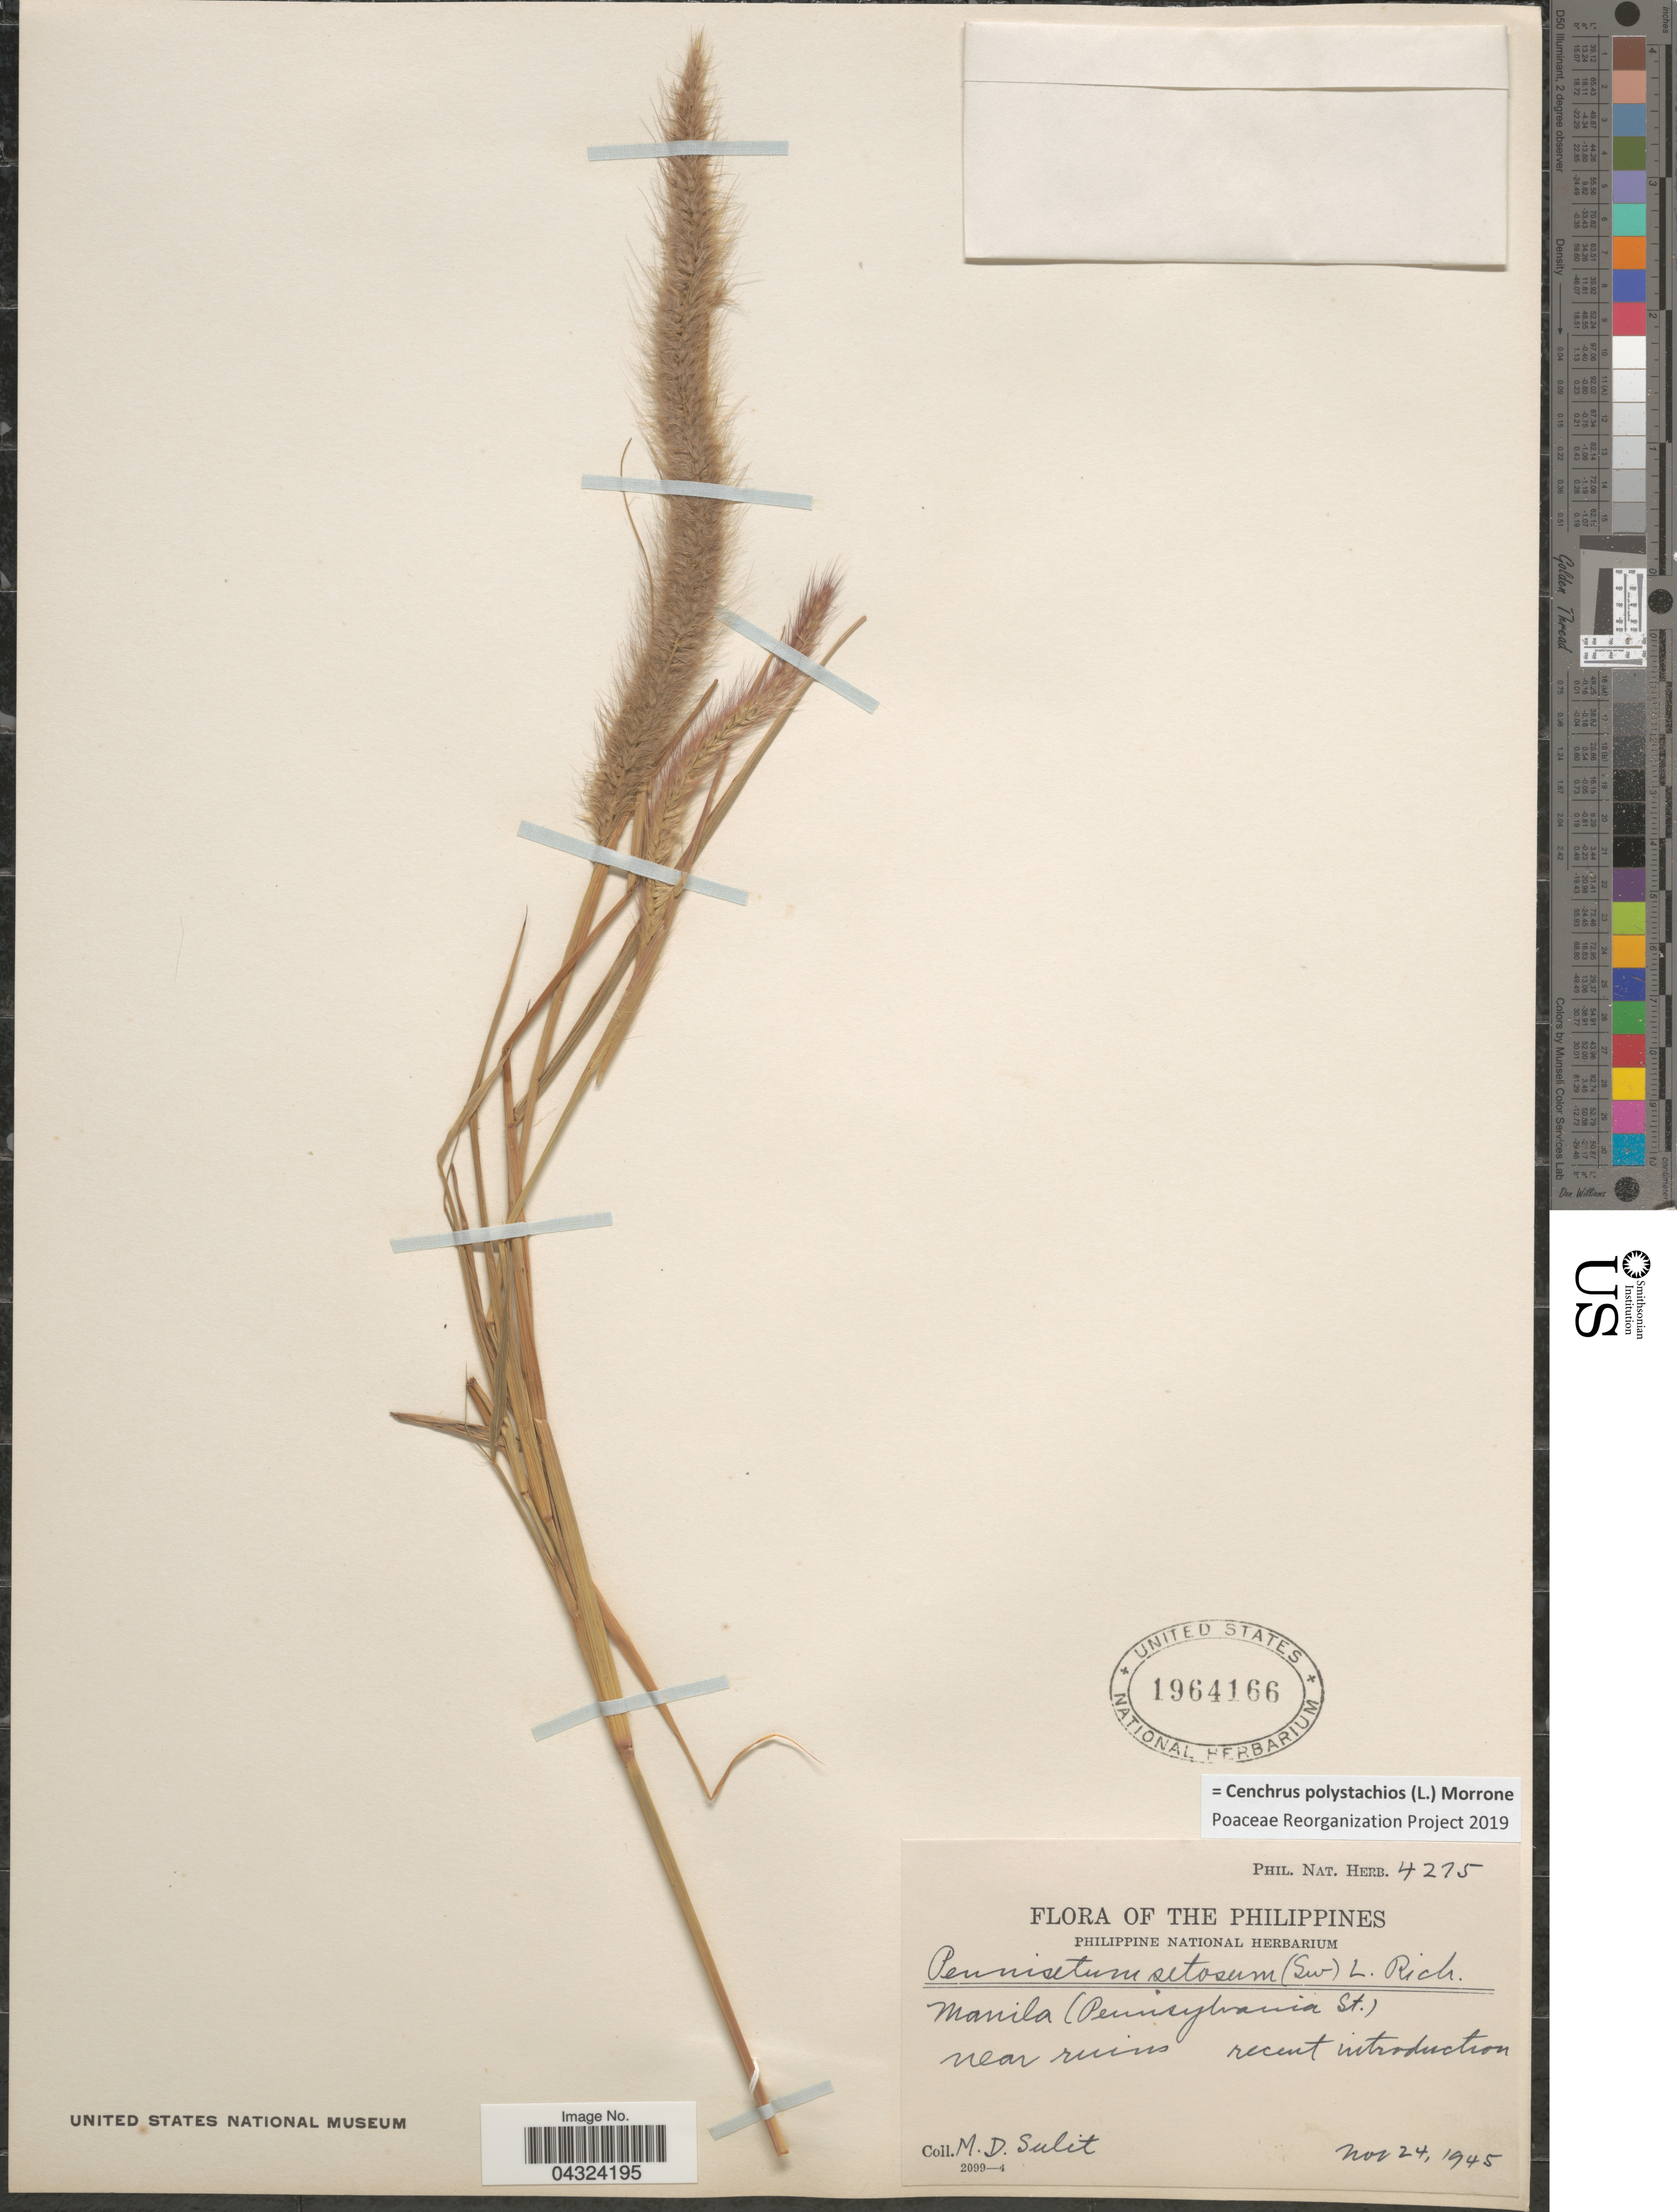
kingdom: Plantae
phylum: Tracheophyta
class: Liliopsida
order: Poales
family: Poaceae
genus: Cenchrus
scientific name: Cenchrus polystachios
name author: (L.) Morrone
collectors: M. Sulit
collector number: Phil. Nat. Herb. 4275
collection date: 1945-11-24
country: Philippines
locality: Manila (Pennsylvania St.) near ruins.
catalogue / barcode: US 1964166